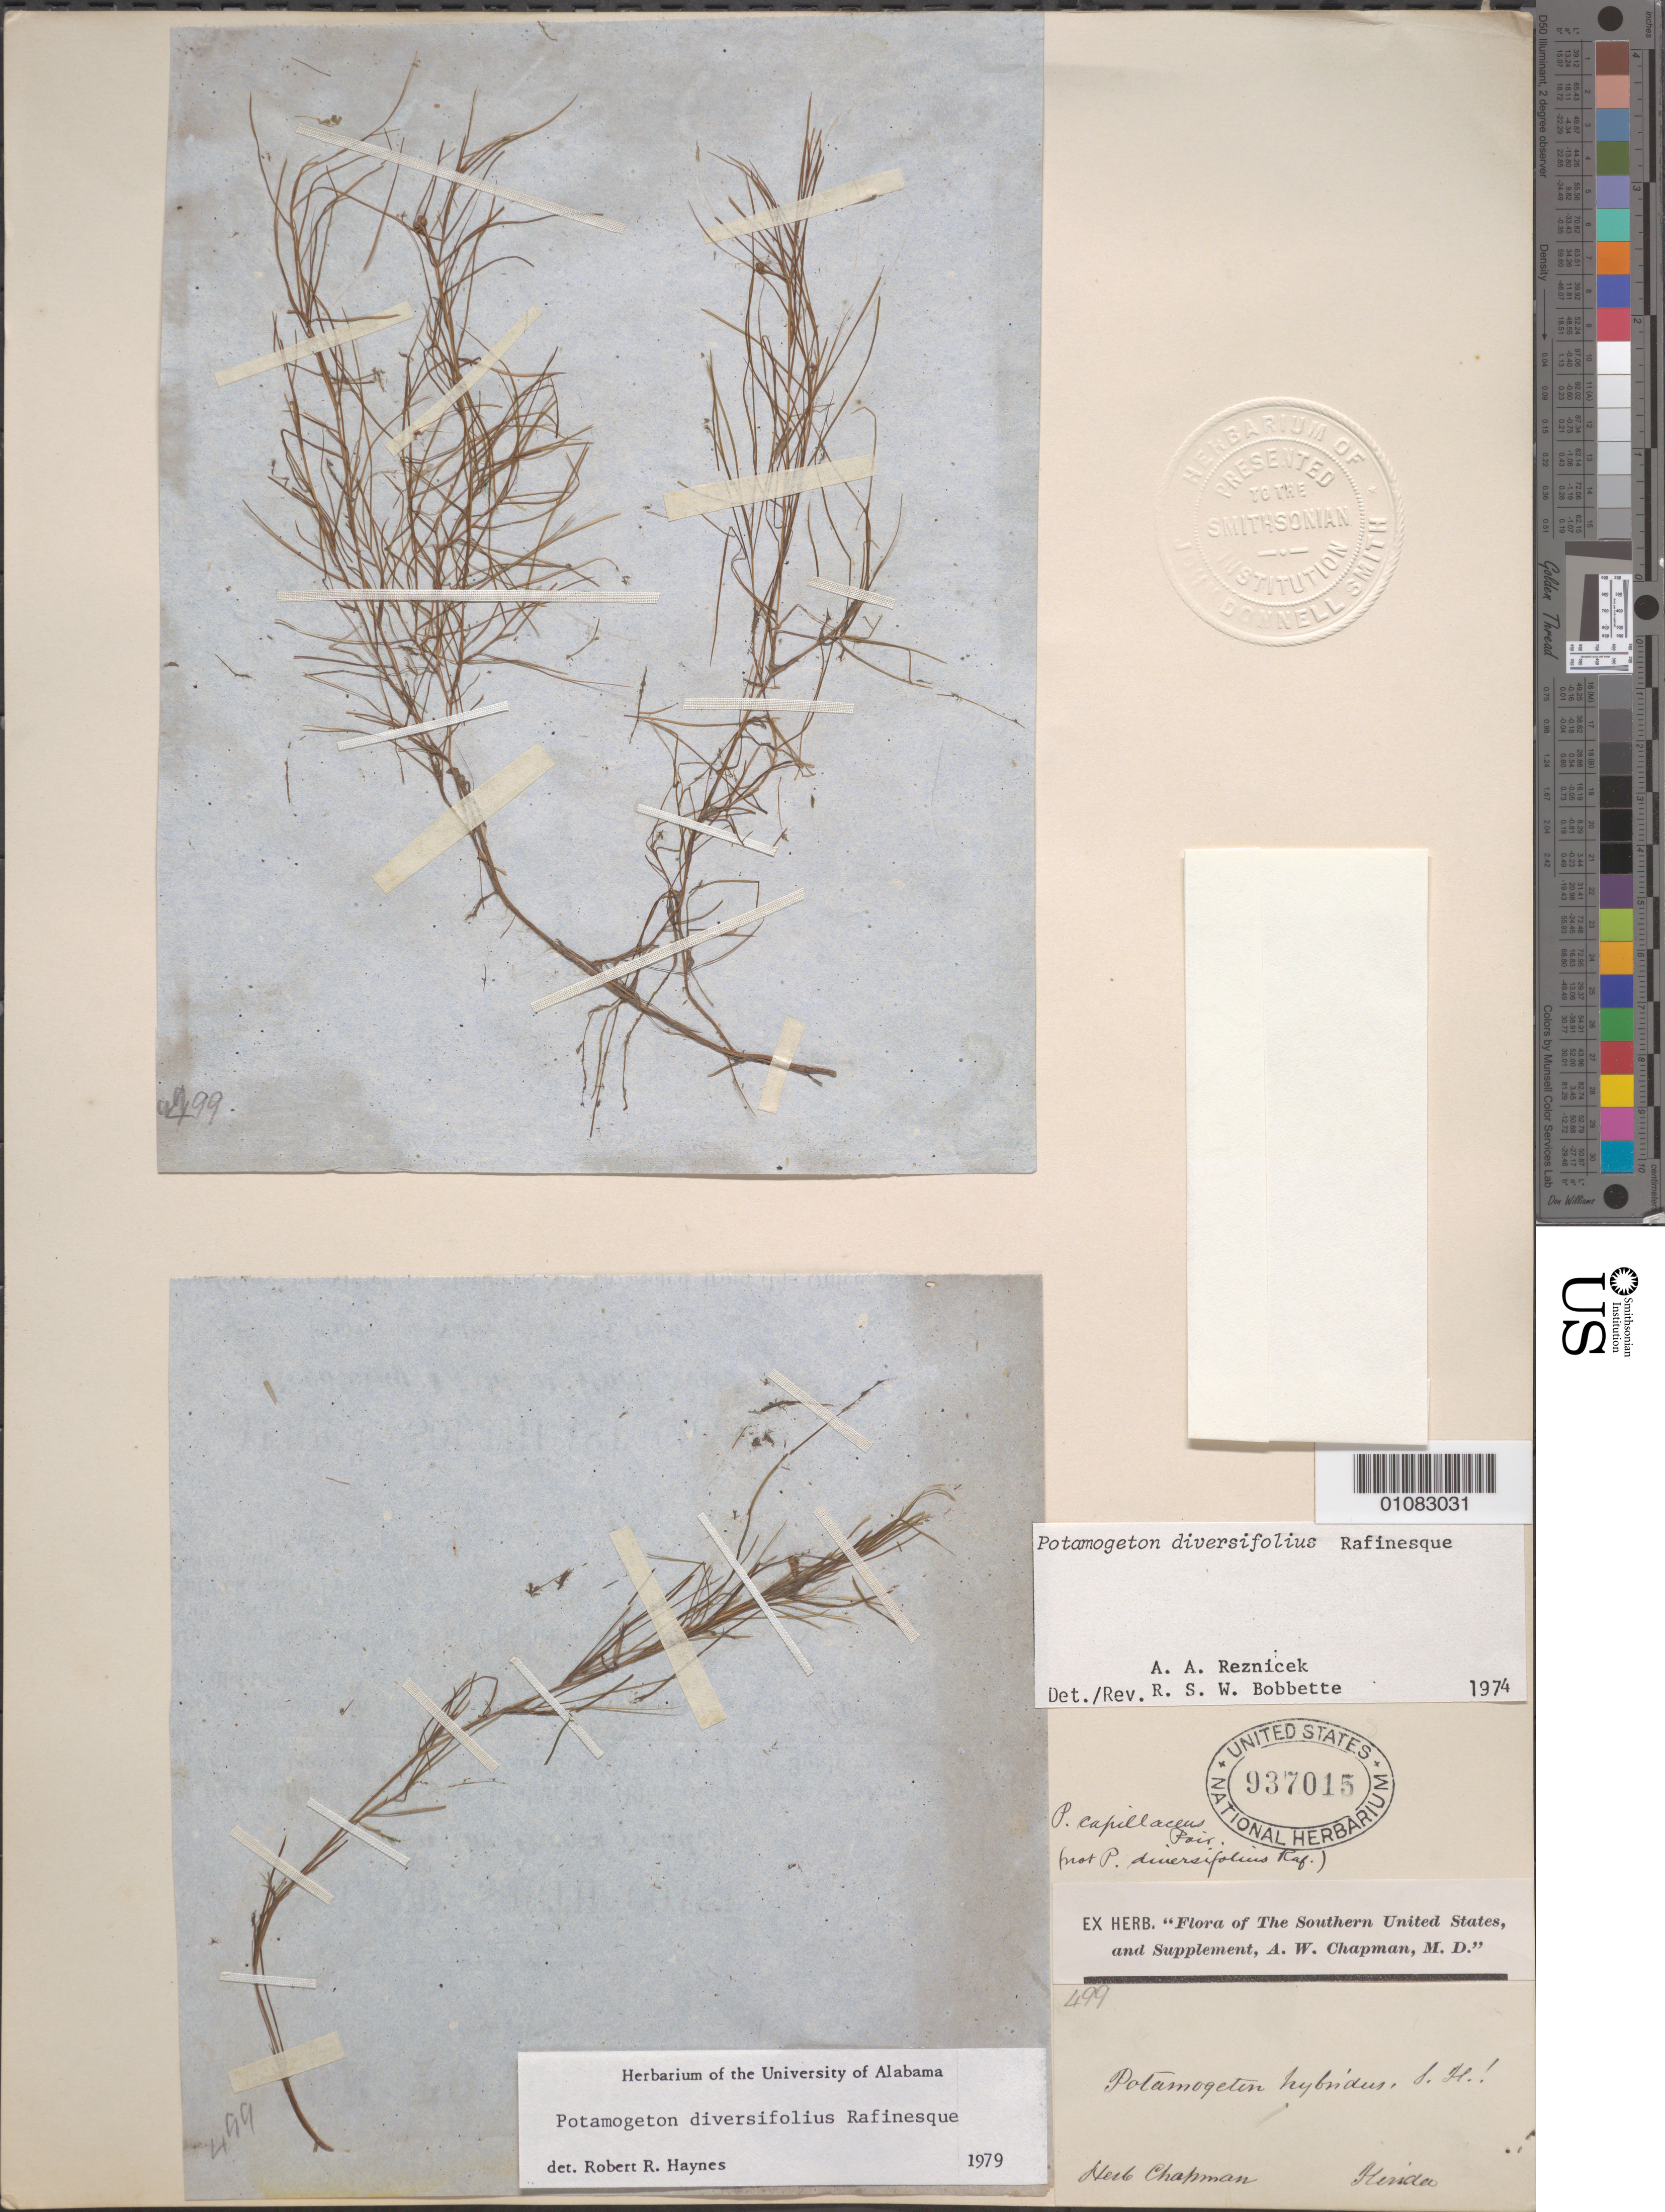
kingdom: Plantae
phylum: Tracheophyta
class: Liliopsida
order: Alismatales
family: Potamogetonaceae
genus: Potamogeton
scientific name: Potamogeton diversifolius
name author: Raf.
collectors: A. W. Chapman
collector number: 499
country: United States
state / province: Florida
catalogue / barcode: US 937015